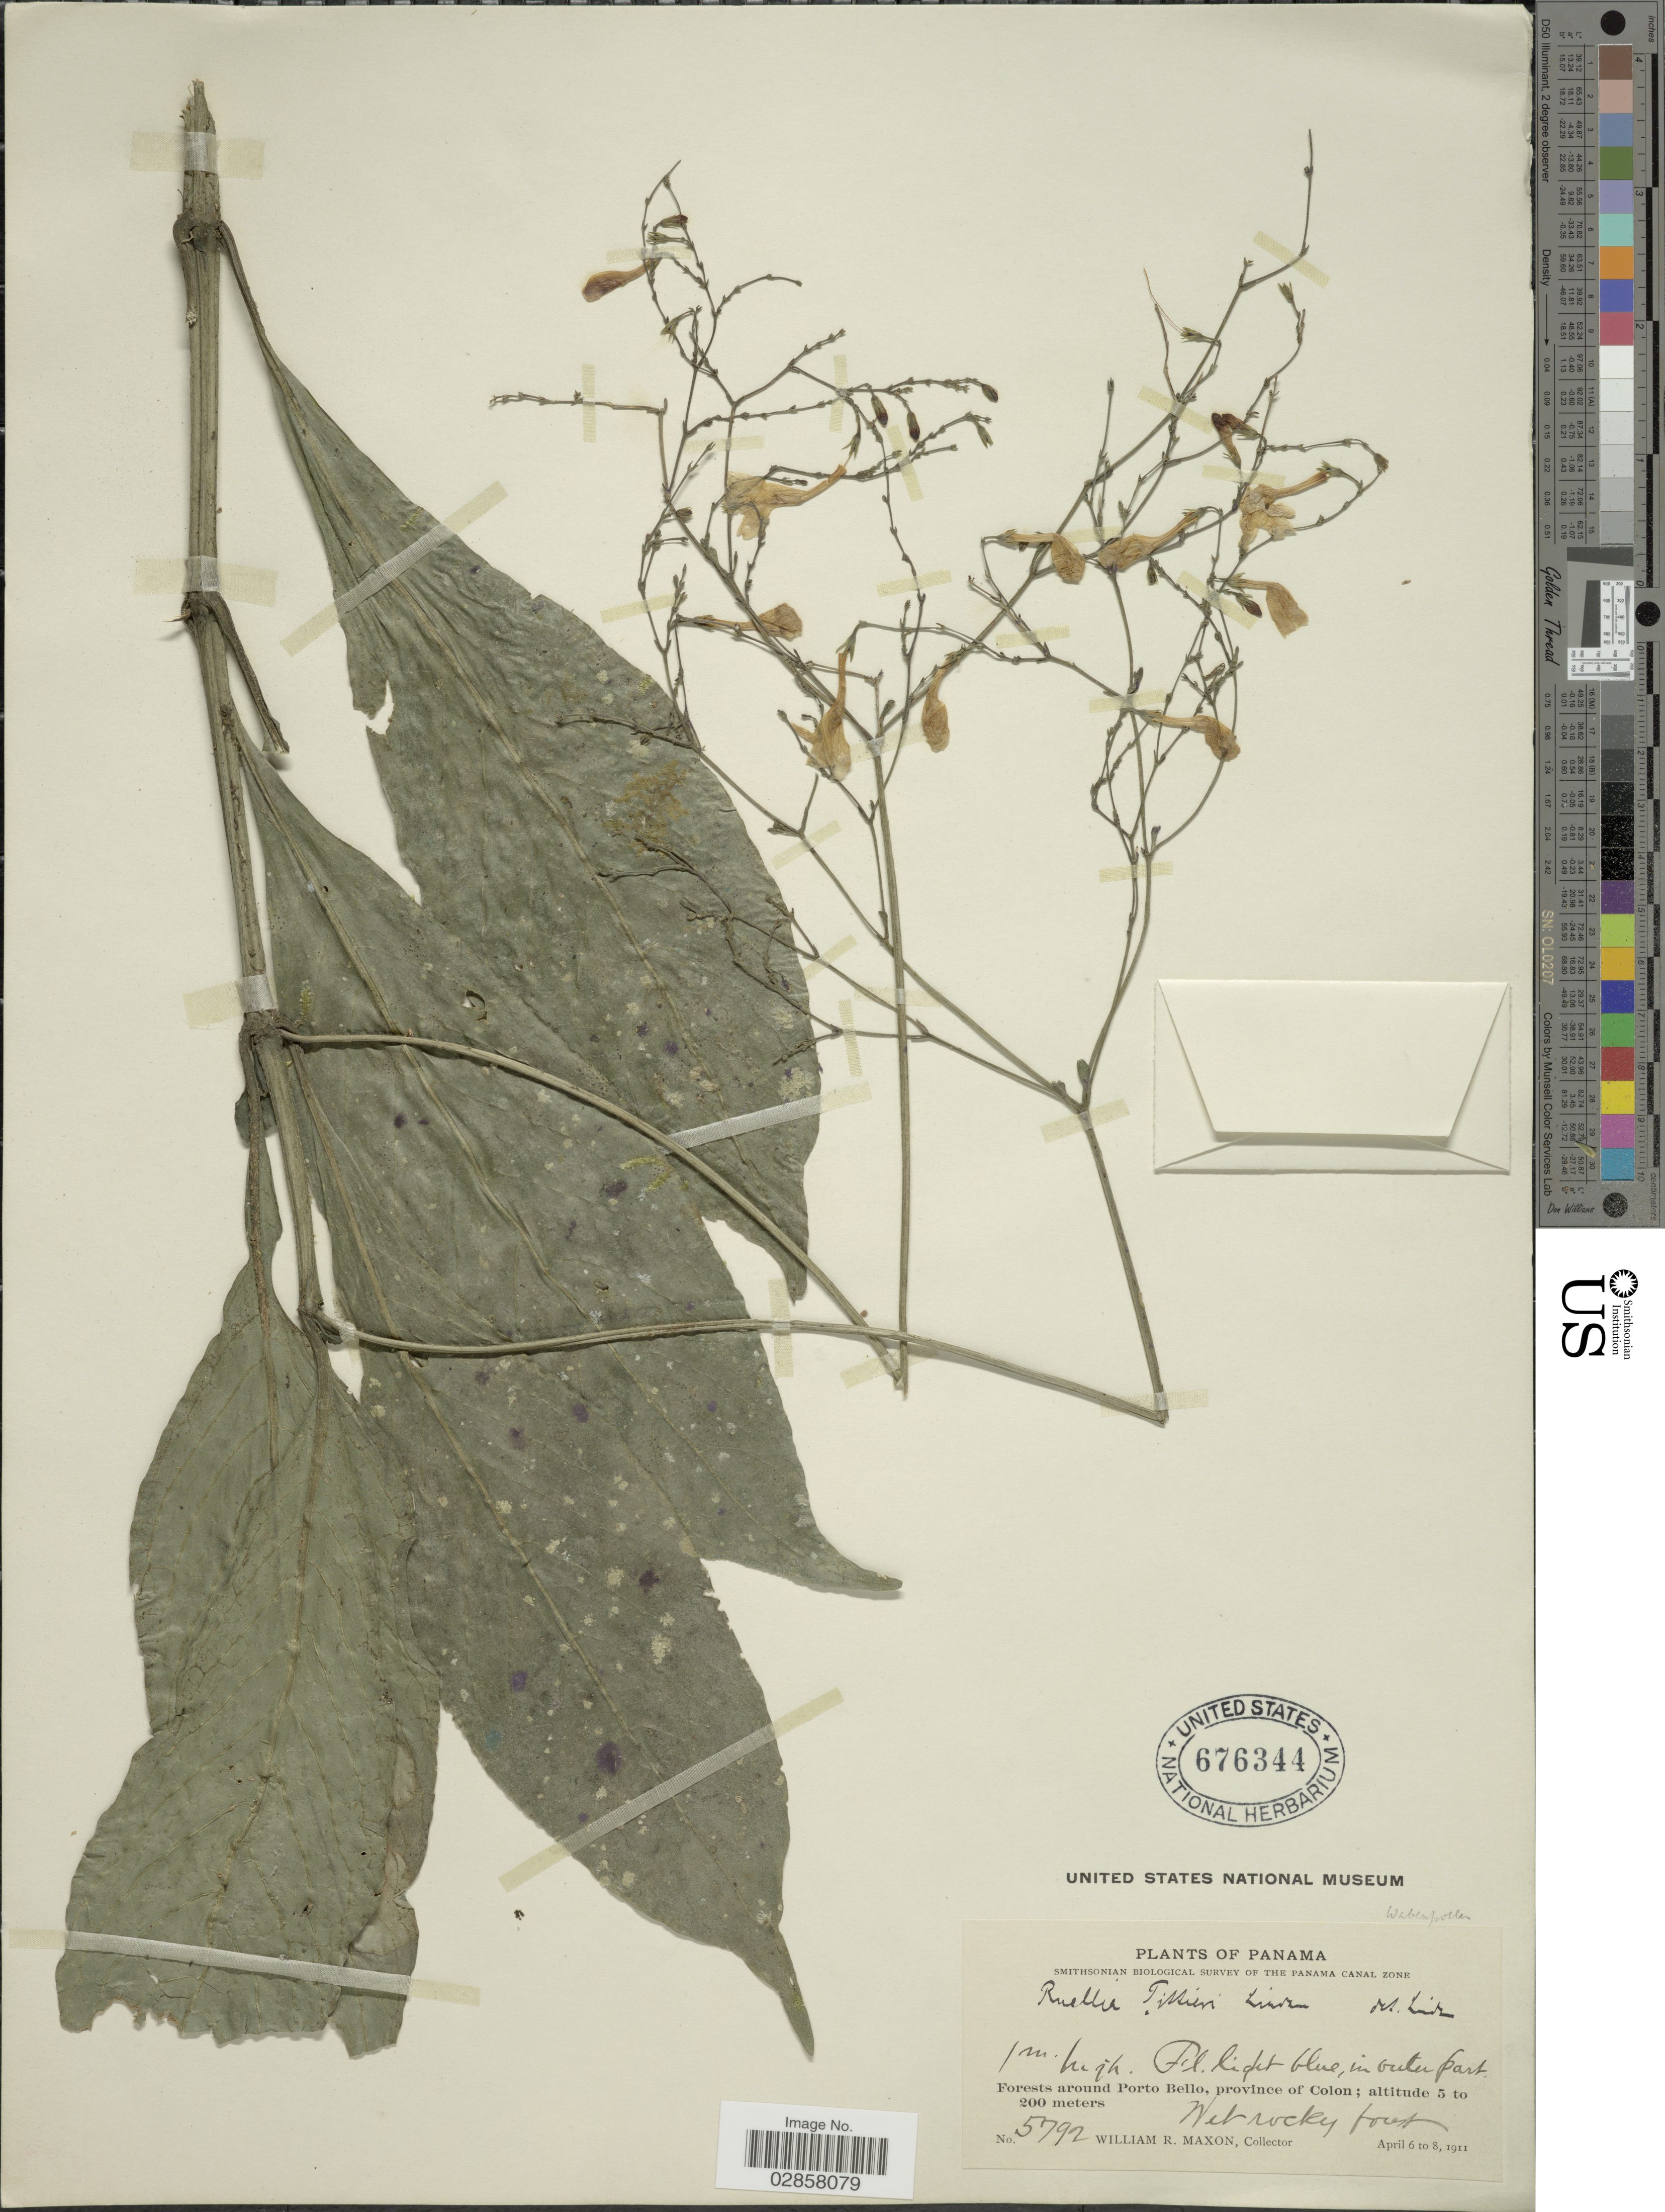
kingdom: Plantae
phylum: Tracheophyta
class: Magnoliopsida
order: Lamiales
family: Acanthaceae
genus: Ruellia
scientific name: Ruellia pittieri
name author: Lindau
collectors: W. R. Maxon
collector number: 5792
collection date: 1911-04-06/1911-04-08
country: Panama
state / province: Colón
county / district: Canal Zone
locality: Canal Zone. Forests around Porto Bello, province of Colon.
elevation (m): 5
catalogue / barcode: US 676344